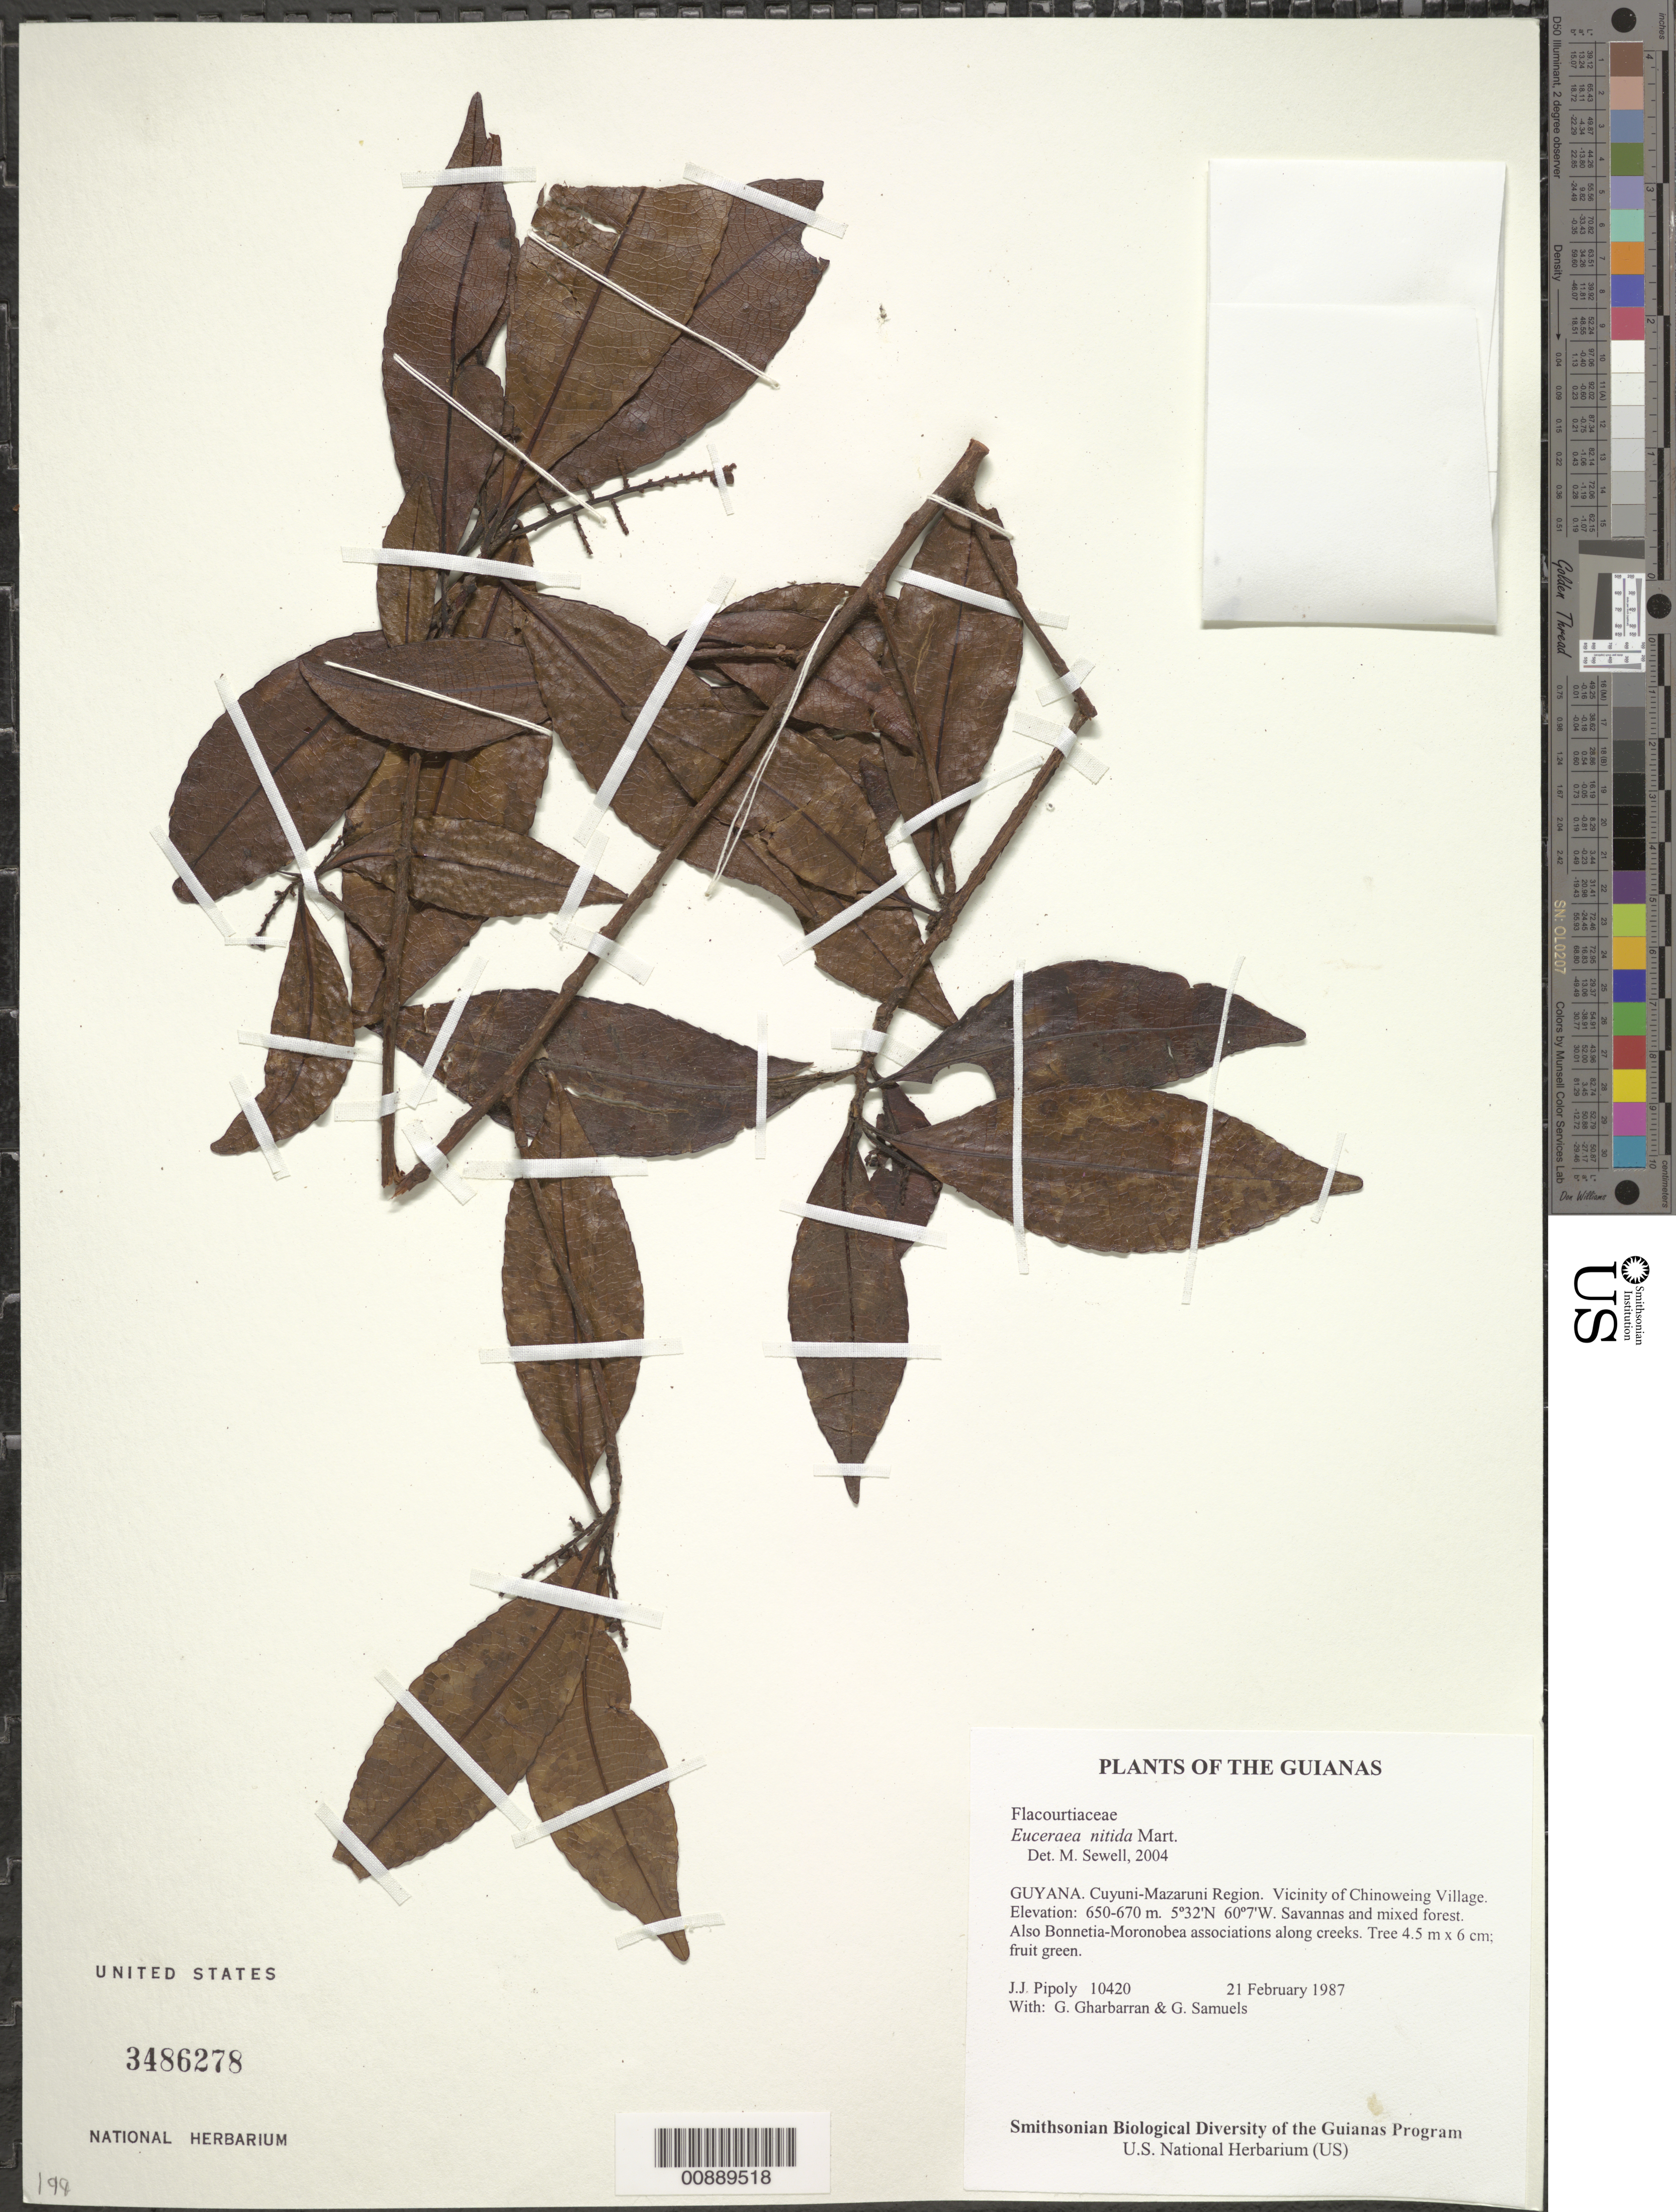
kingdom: Plantae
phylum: Tracheophyta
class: Magnoliopsida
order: Malpighiales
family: Salicaceae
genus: Casearia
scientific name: Casearia euceraea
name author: Mestier et al.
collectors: J. J. Pipoly, G. Gharbarran & G. Samuels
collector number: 10420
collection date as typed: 21 February 1987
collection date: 1987-02-21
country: Guyana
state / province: Cuyuni-Mazaruni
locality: Vicinity of Chinoweing Village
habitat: Savannas and mixed forest. Also Bonnetia-Moronobea associations along creeks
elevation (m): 650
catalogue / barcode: US 3486278